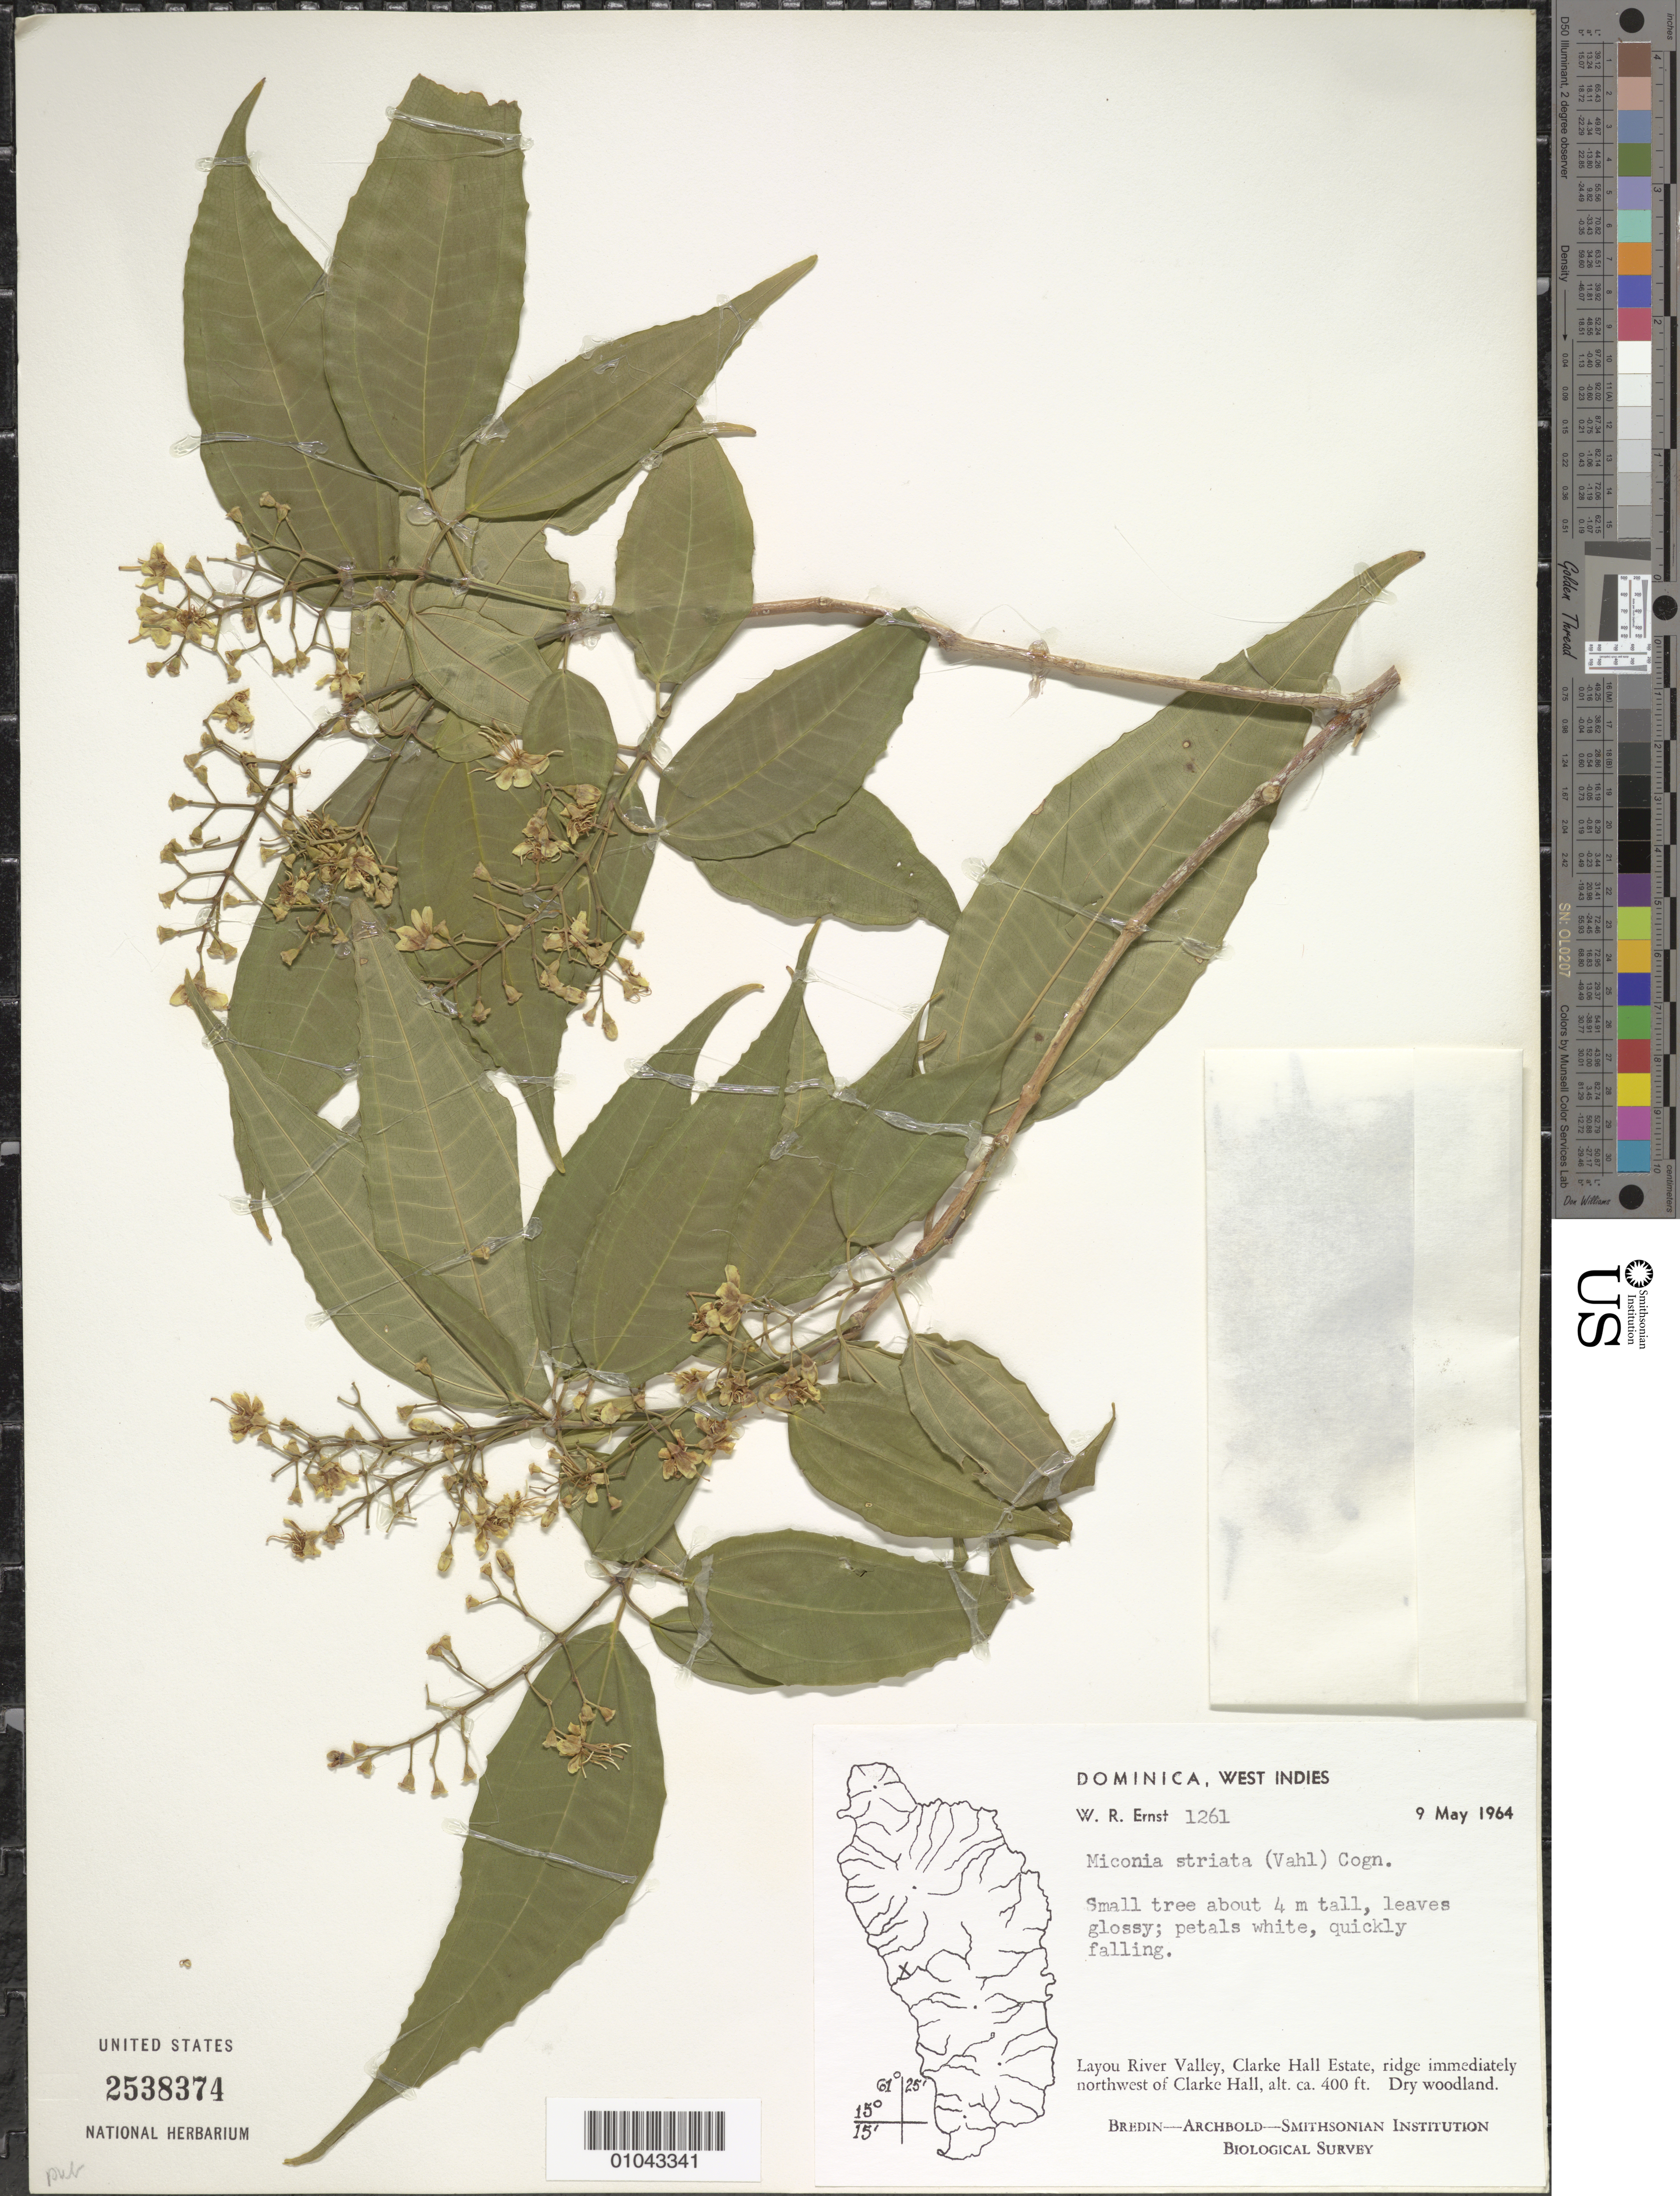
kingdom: Plantae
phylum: Tracheophyta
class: Magnoliopsida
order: Myrtales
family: Melastomataceae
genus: Miconia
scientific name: Miconia striata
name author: (Vahl) Cogn.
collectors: W. R. Ernst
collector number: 1261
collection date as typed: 09 May 1964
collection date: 1964-05-09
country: Dominica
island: Dominica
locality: Layou River Valley, Clarke hall Estate, ridge immediately NW of Clarke hall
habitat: Dry woodland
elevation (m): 122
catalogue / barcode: US 2538374